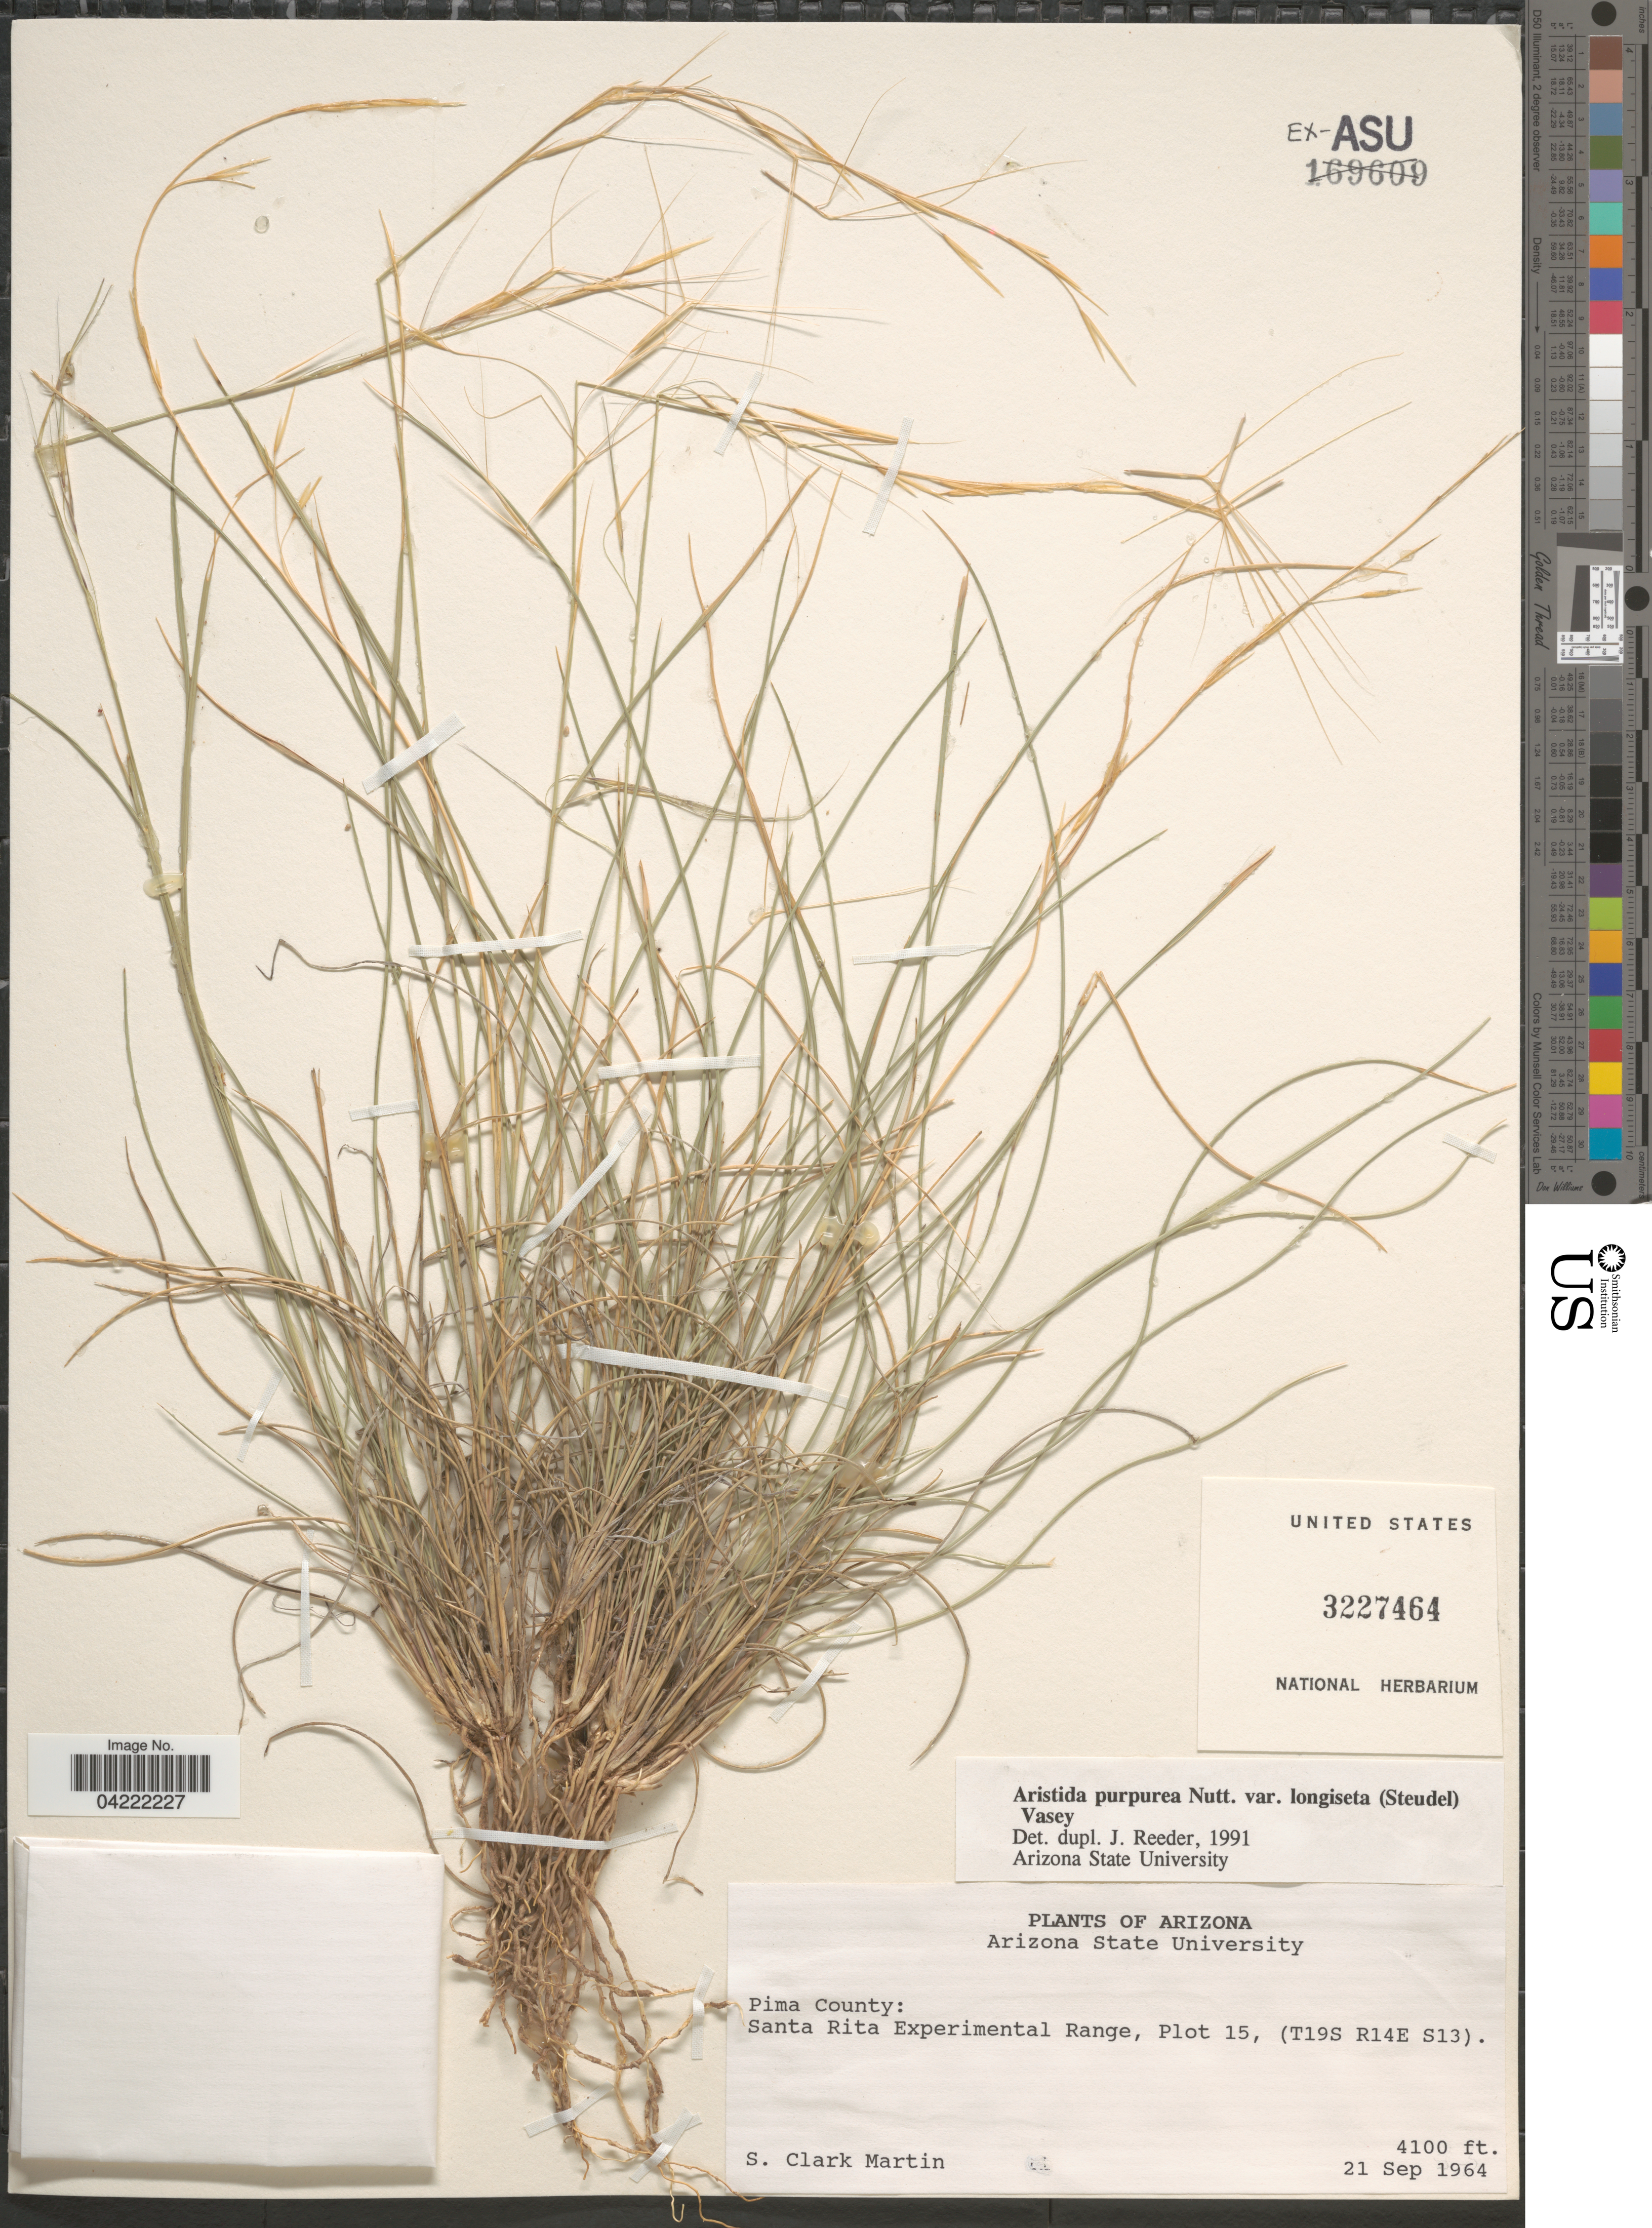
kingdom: Plantae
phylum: Tracheophyta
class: Liliopsida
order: Poales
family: Poaceae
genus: Aristida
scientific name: Aristida purpurea var. longiseta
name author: (Steud.) Vasey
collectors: S. C. Martin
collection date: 1964-09-21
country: United States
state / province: Arizona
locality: Pina County: Santa Rita Experimental Range, Plot 15, (T19S R14E S13).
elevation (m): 1250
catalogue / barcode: US 3227464